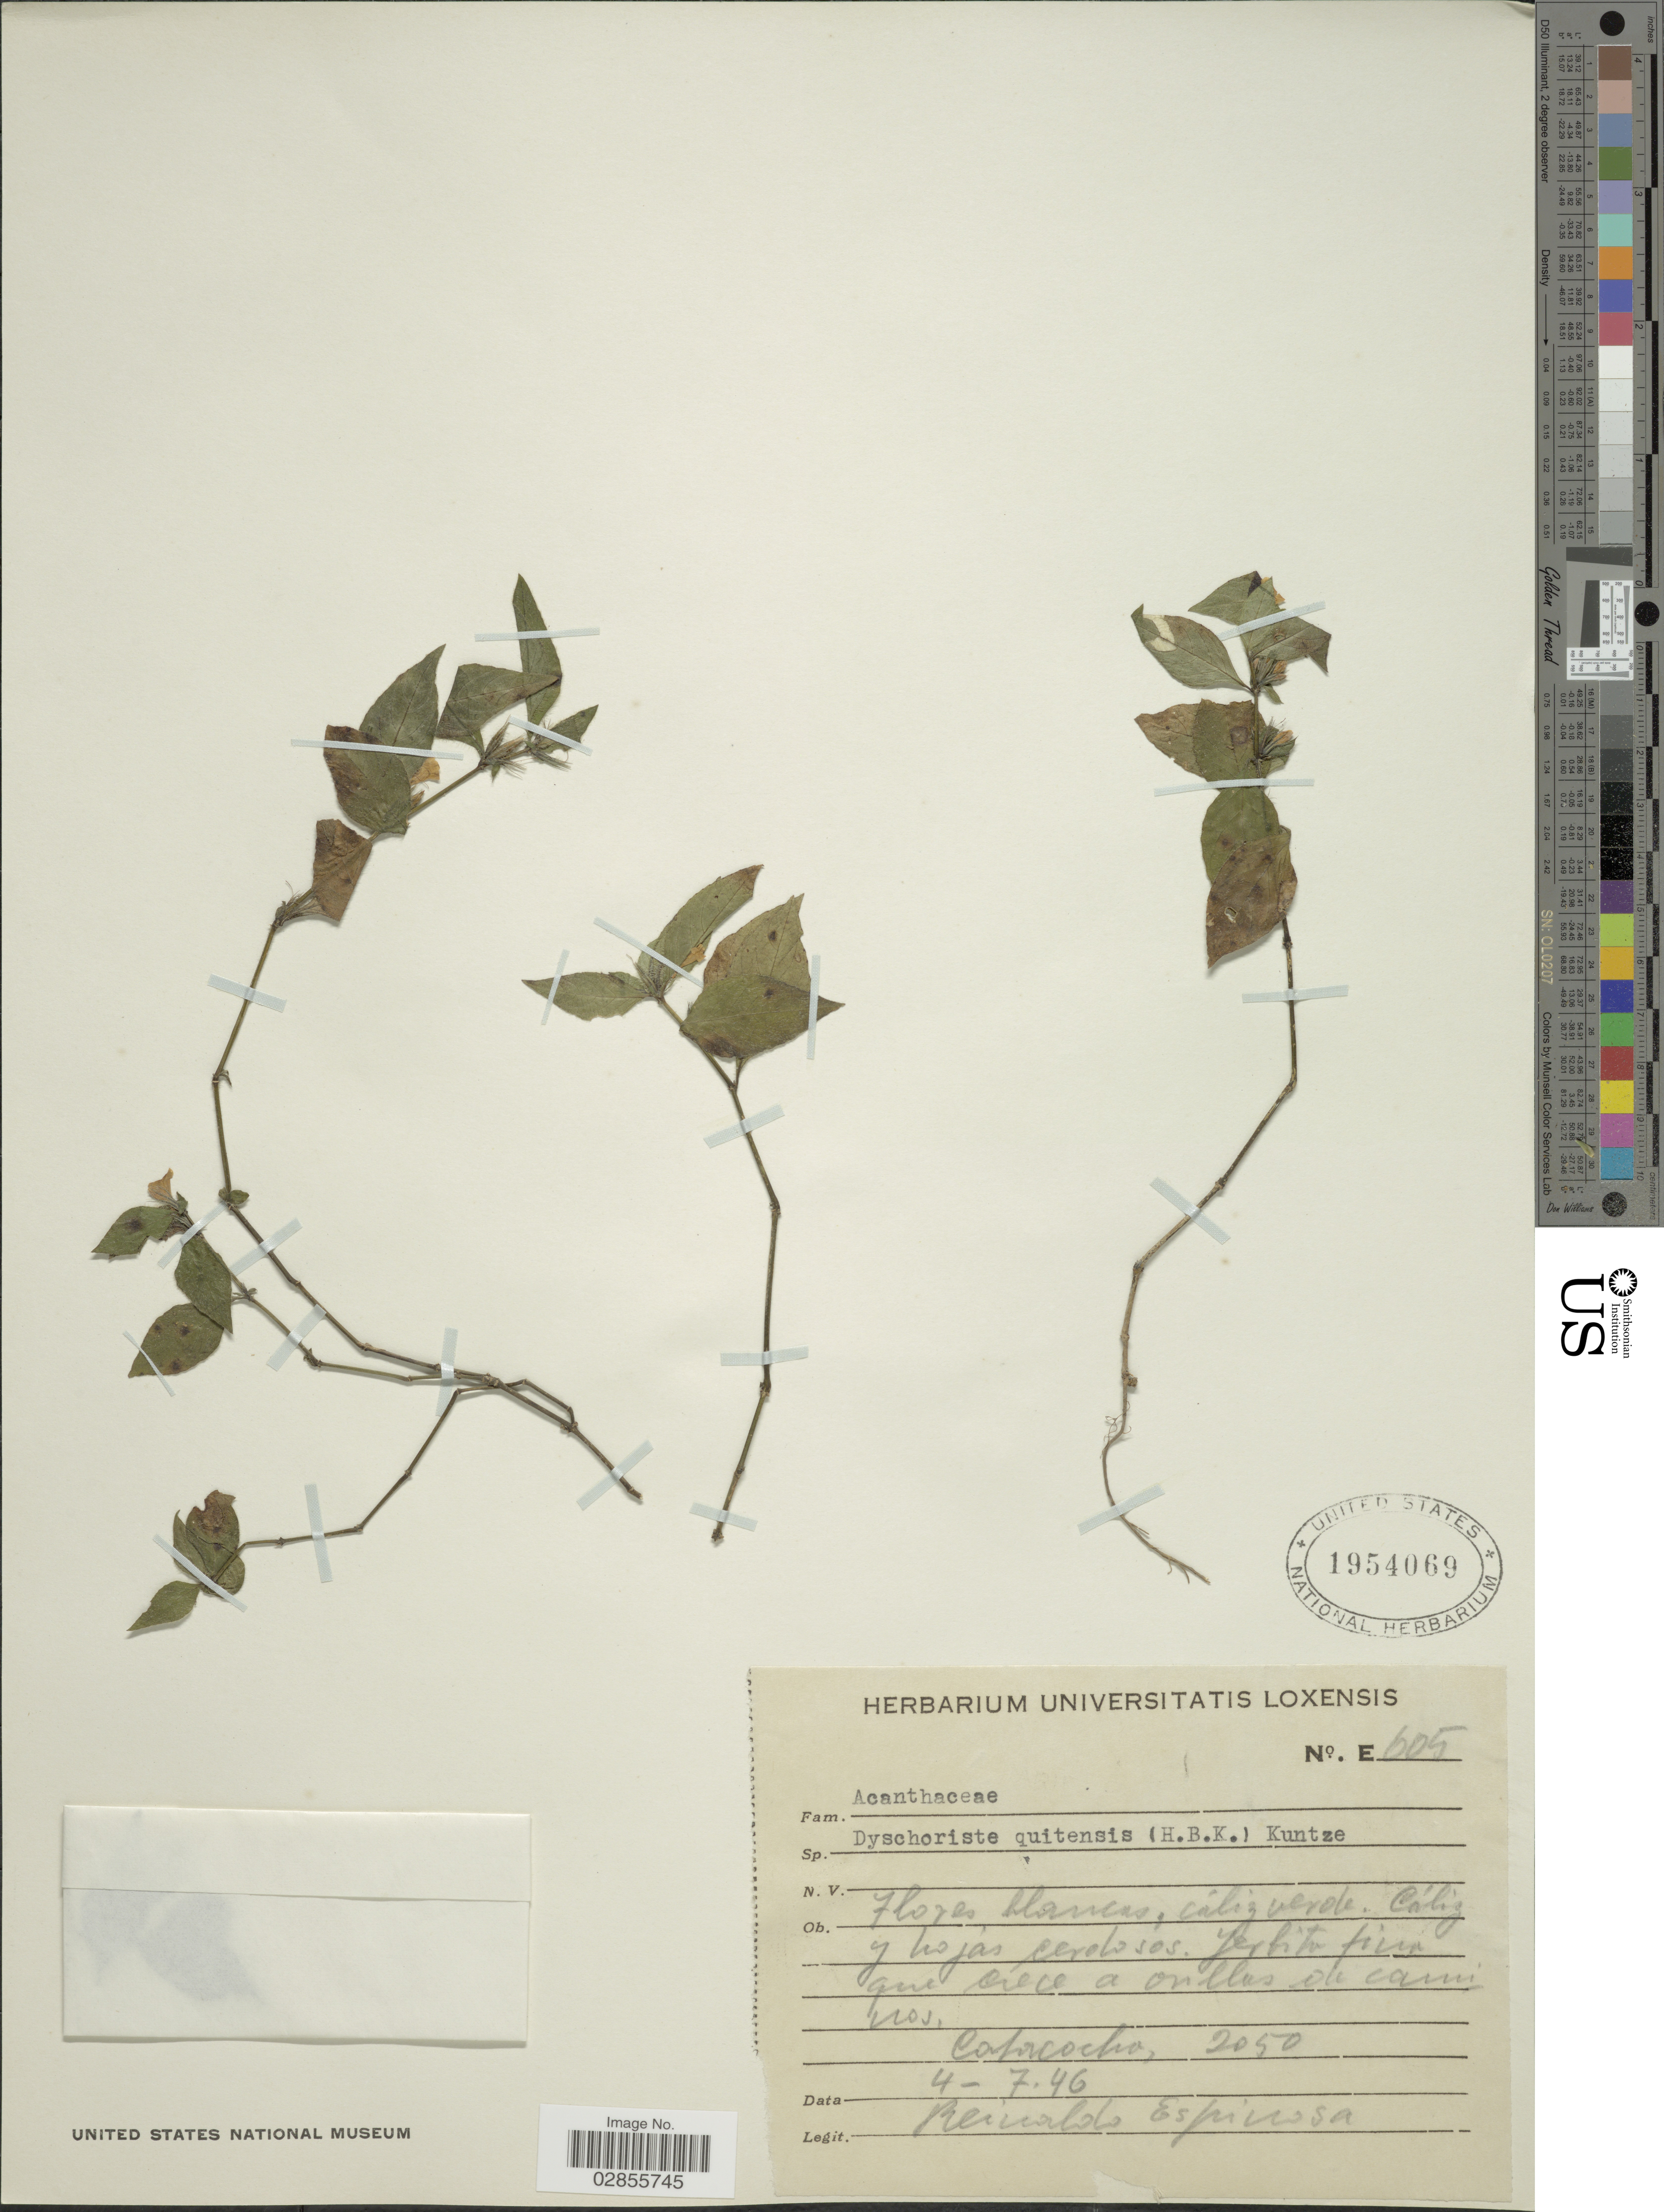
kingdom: Plantae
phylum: Tracheophyta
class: Magnoliopsida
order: Lamiales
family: Acanthaceae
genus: Dyschoriste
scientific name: Dyschoriste quitensis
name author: (Kunth) Kuntze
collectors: R. Espinosa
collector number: E605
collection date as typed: Transcribed d/m/y: 4/7/46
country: Ecuador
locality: Cohicocho.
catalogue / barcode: US 1954069